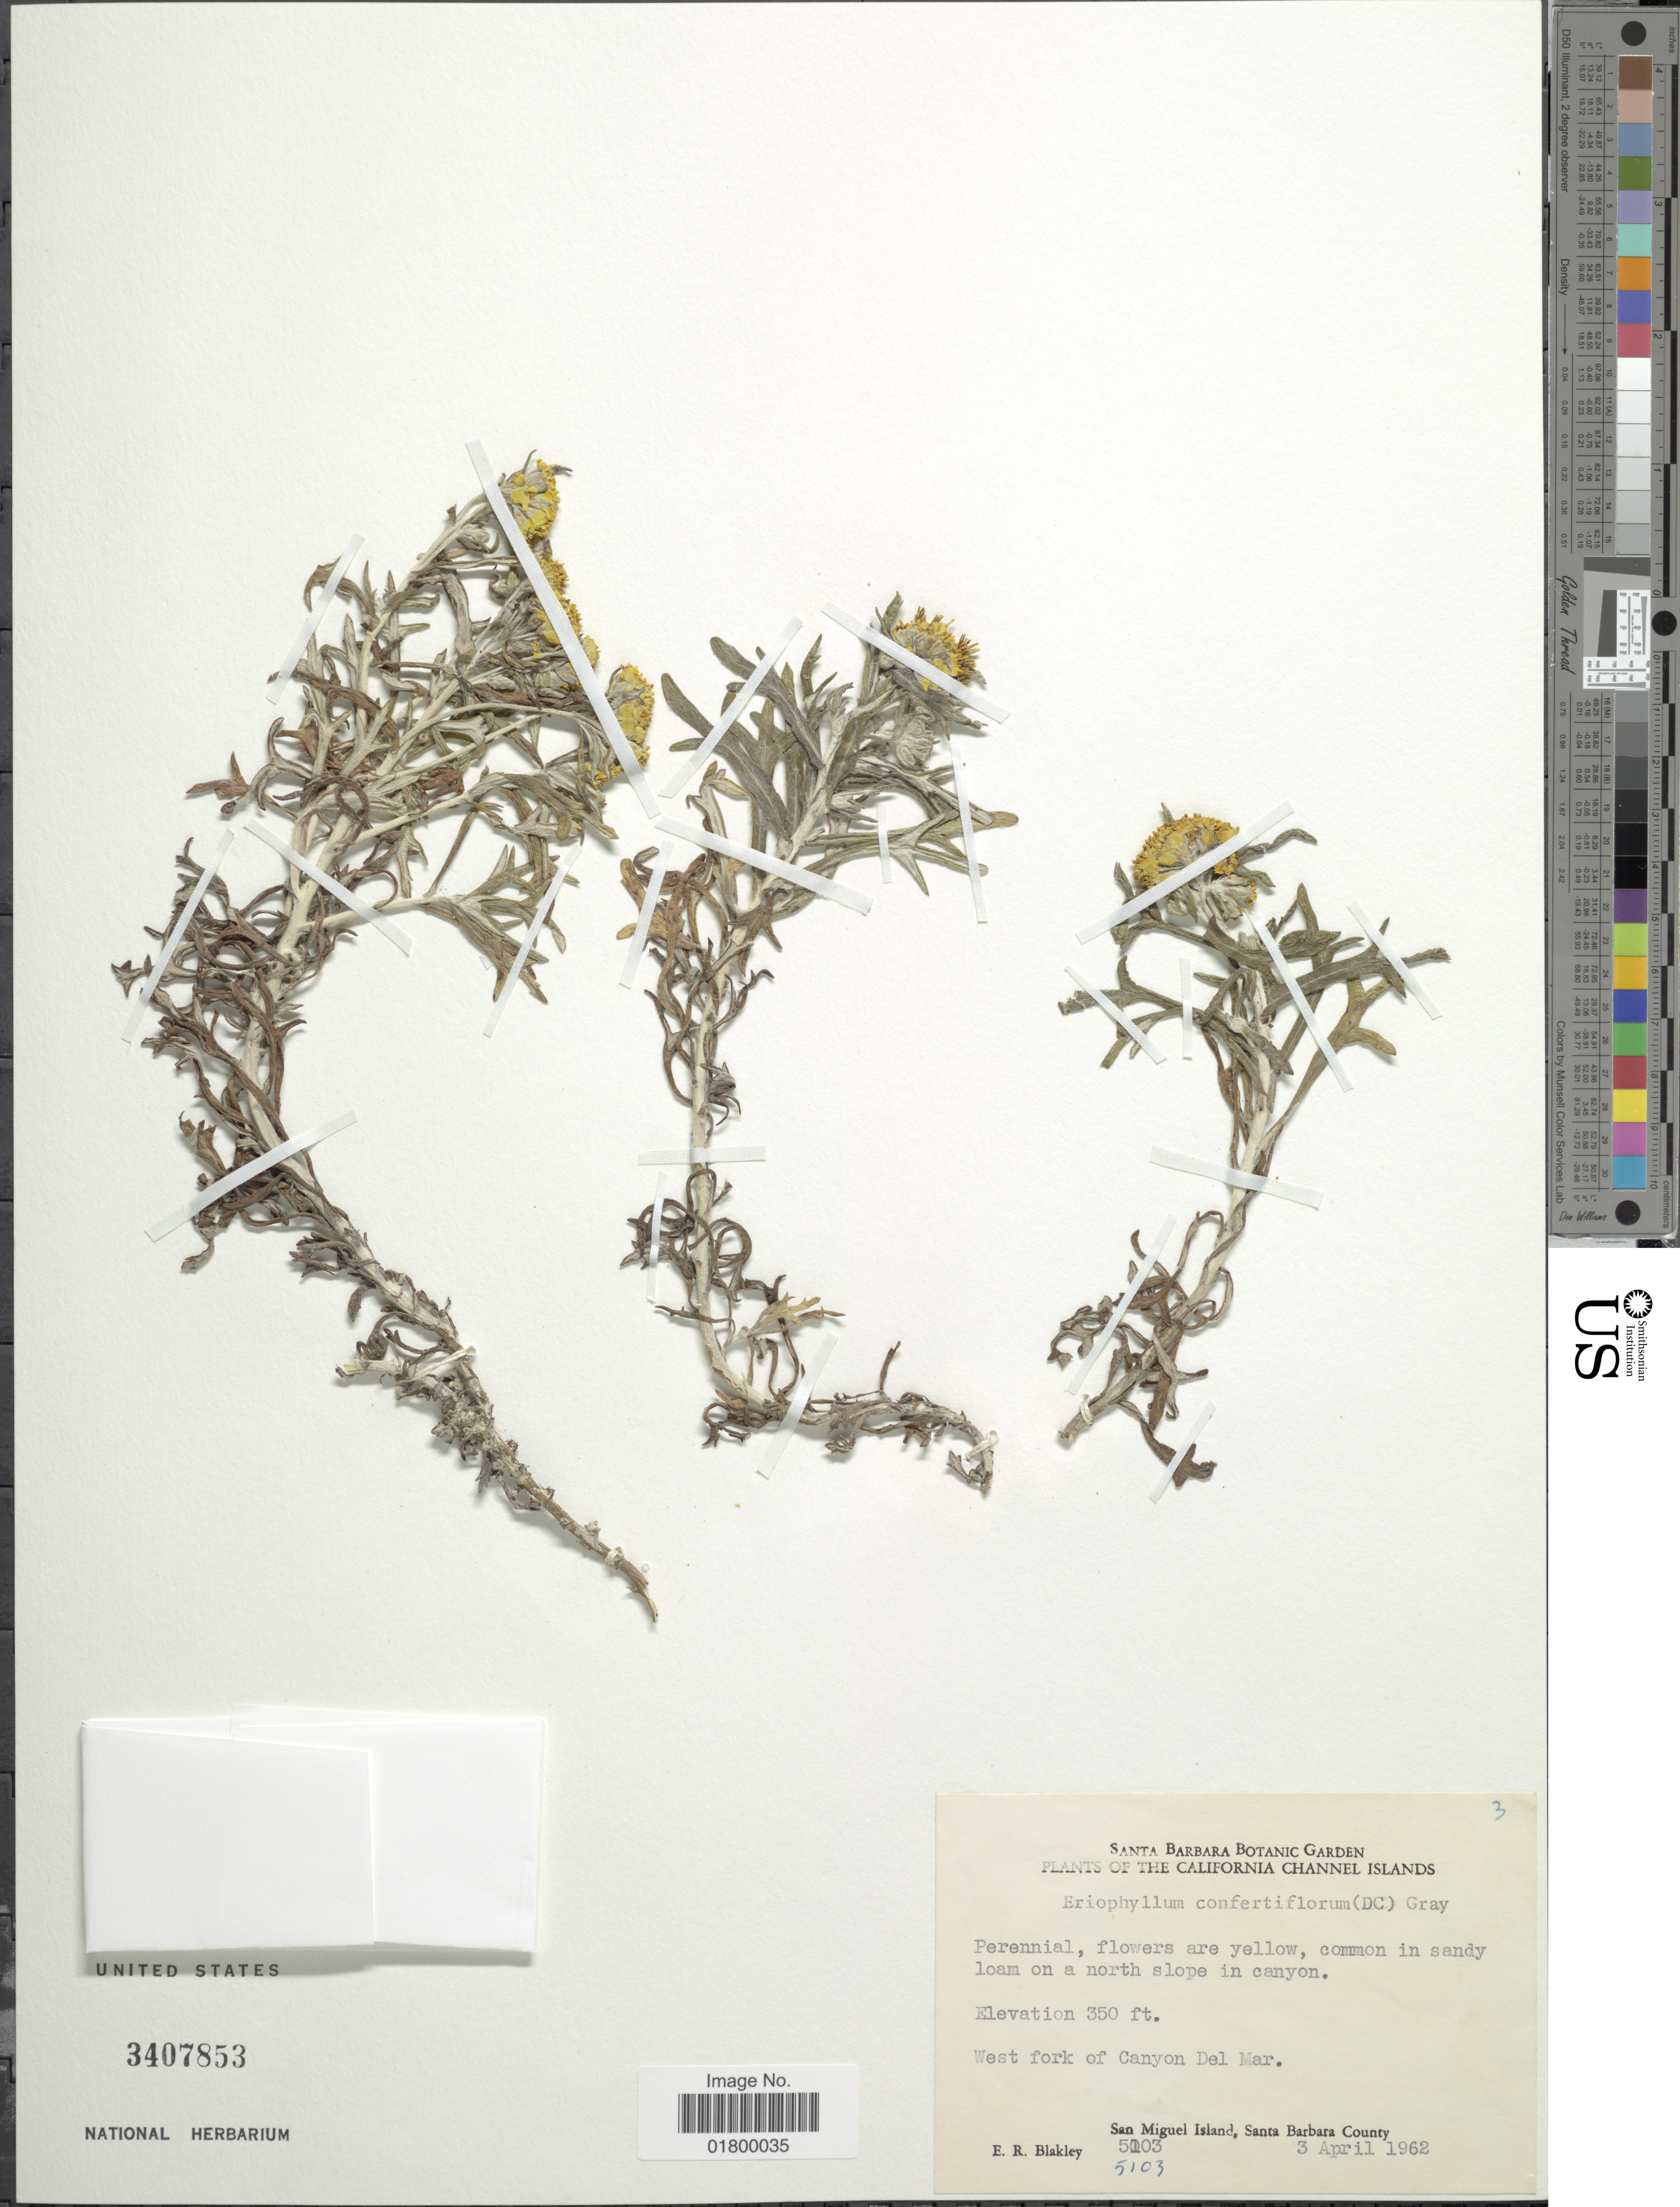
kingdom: Plantae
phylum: Tracheophyta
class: Magnoliopsida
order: Asterales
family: Asteraceae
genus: Eriophyllum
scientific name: Eriophyllum confertiflorum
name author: (DC.) A. Gray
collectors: E. R. Blakley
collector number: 5103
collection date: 1962-04-03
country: United States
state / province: California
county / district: Santa Barbara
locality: The California Channel Islands, Common in sandy loam on a north slope in canyon, West Fork of Canyon Del Mar, San Miguel Island, Santa Barbara County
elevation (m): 107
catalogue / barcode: US 3407853